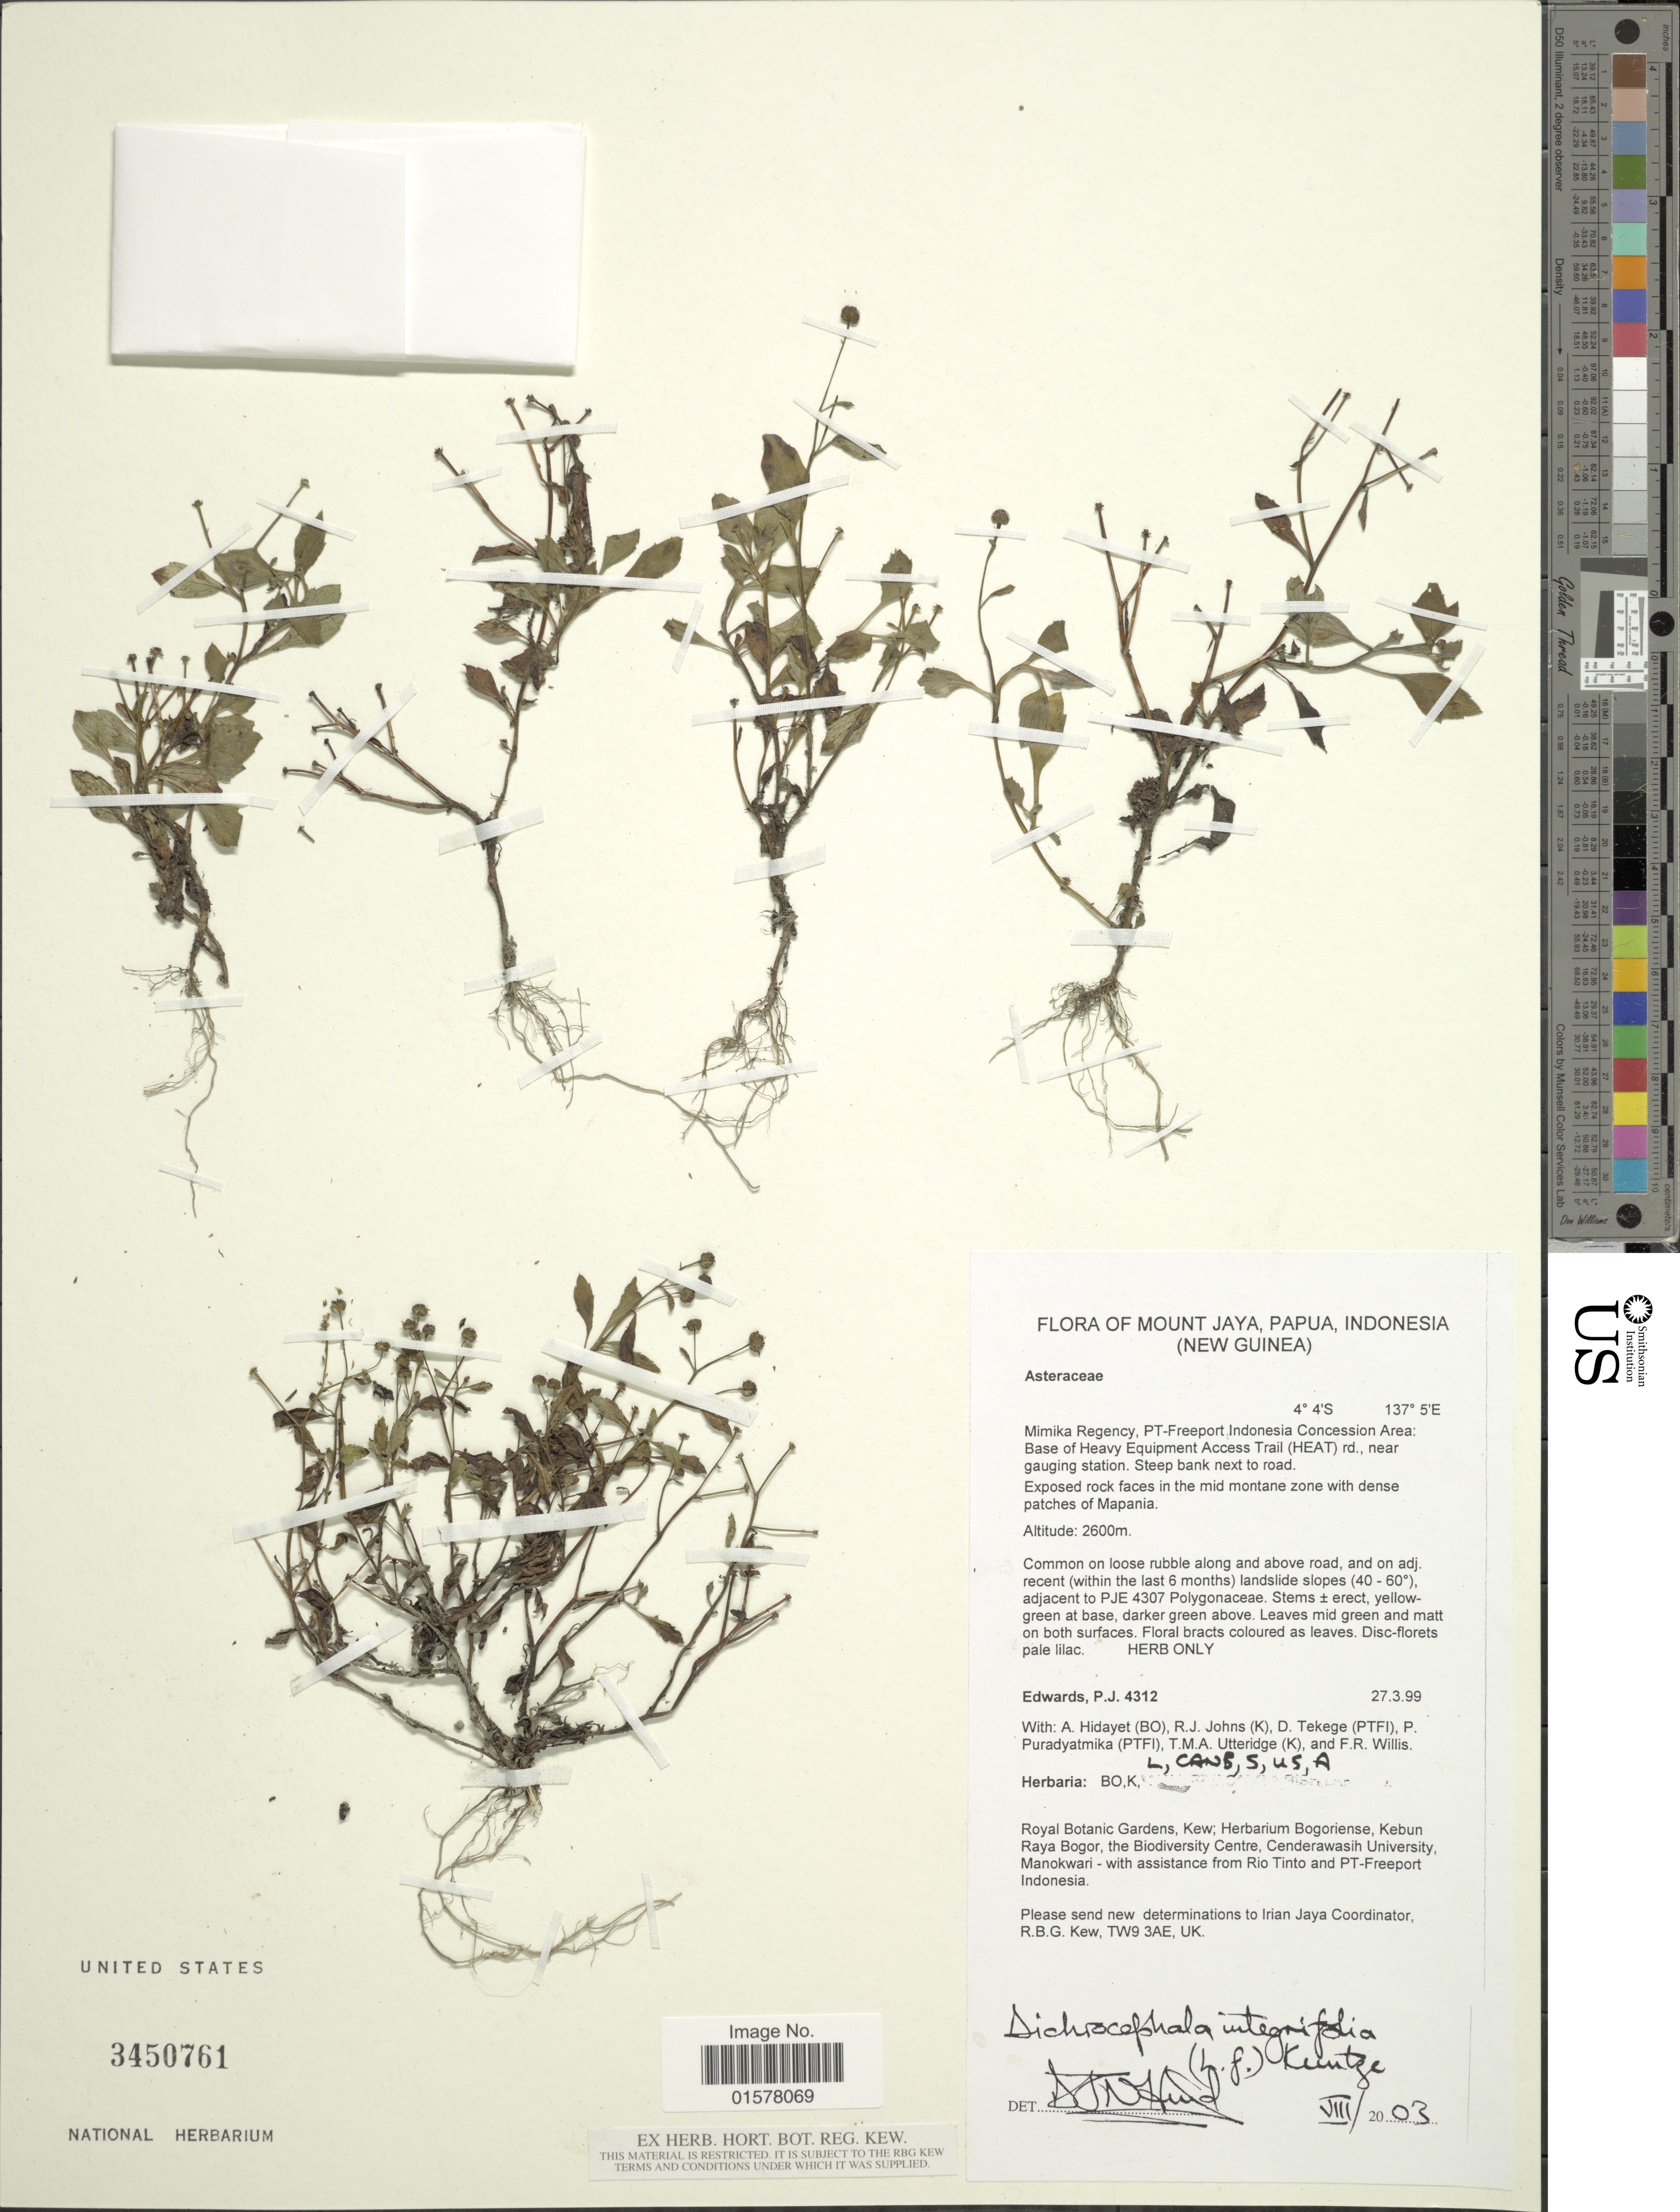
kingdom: Plantae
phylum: Tracheophyta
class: Magnoliopsida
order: Asterales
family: Asteraceae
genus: Dichrocephala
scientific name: Dichrocephala integrifolia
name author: (L. f.) Kuntze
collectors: P. Edwards, A. Hidayat, R. Johns, D. Tekege & et al.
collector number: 4312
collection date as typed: Transcribed d/m/y: 27/3/99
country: Papua New Guinea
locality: Mount Jaya, Papua, Indonesia (New Guinea), Mimika Regency, PT-Freeport Indonesia Concession Area: base of Heavy Equipment Access Trail (HEAT) rd., near gauging station, Steep bank next to road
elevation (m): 2600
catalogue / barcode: US 3450761